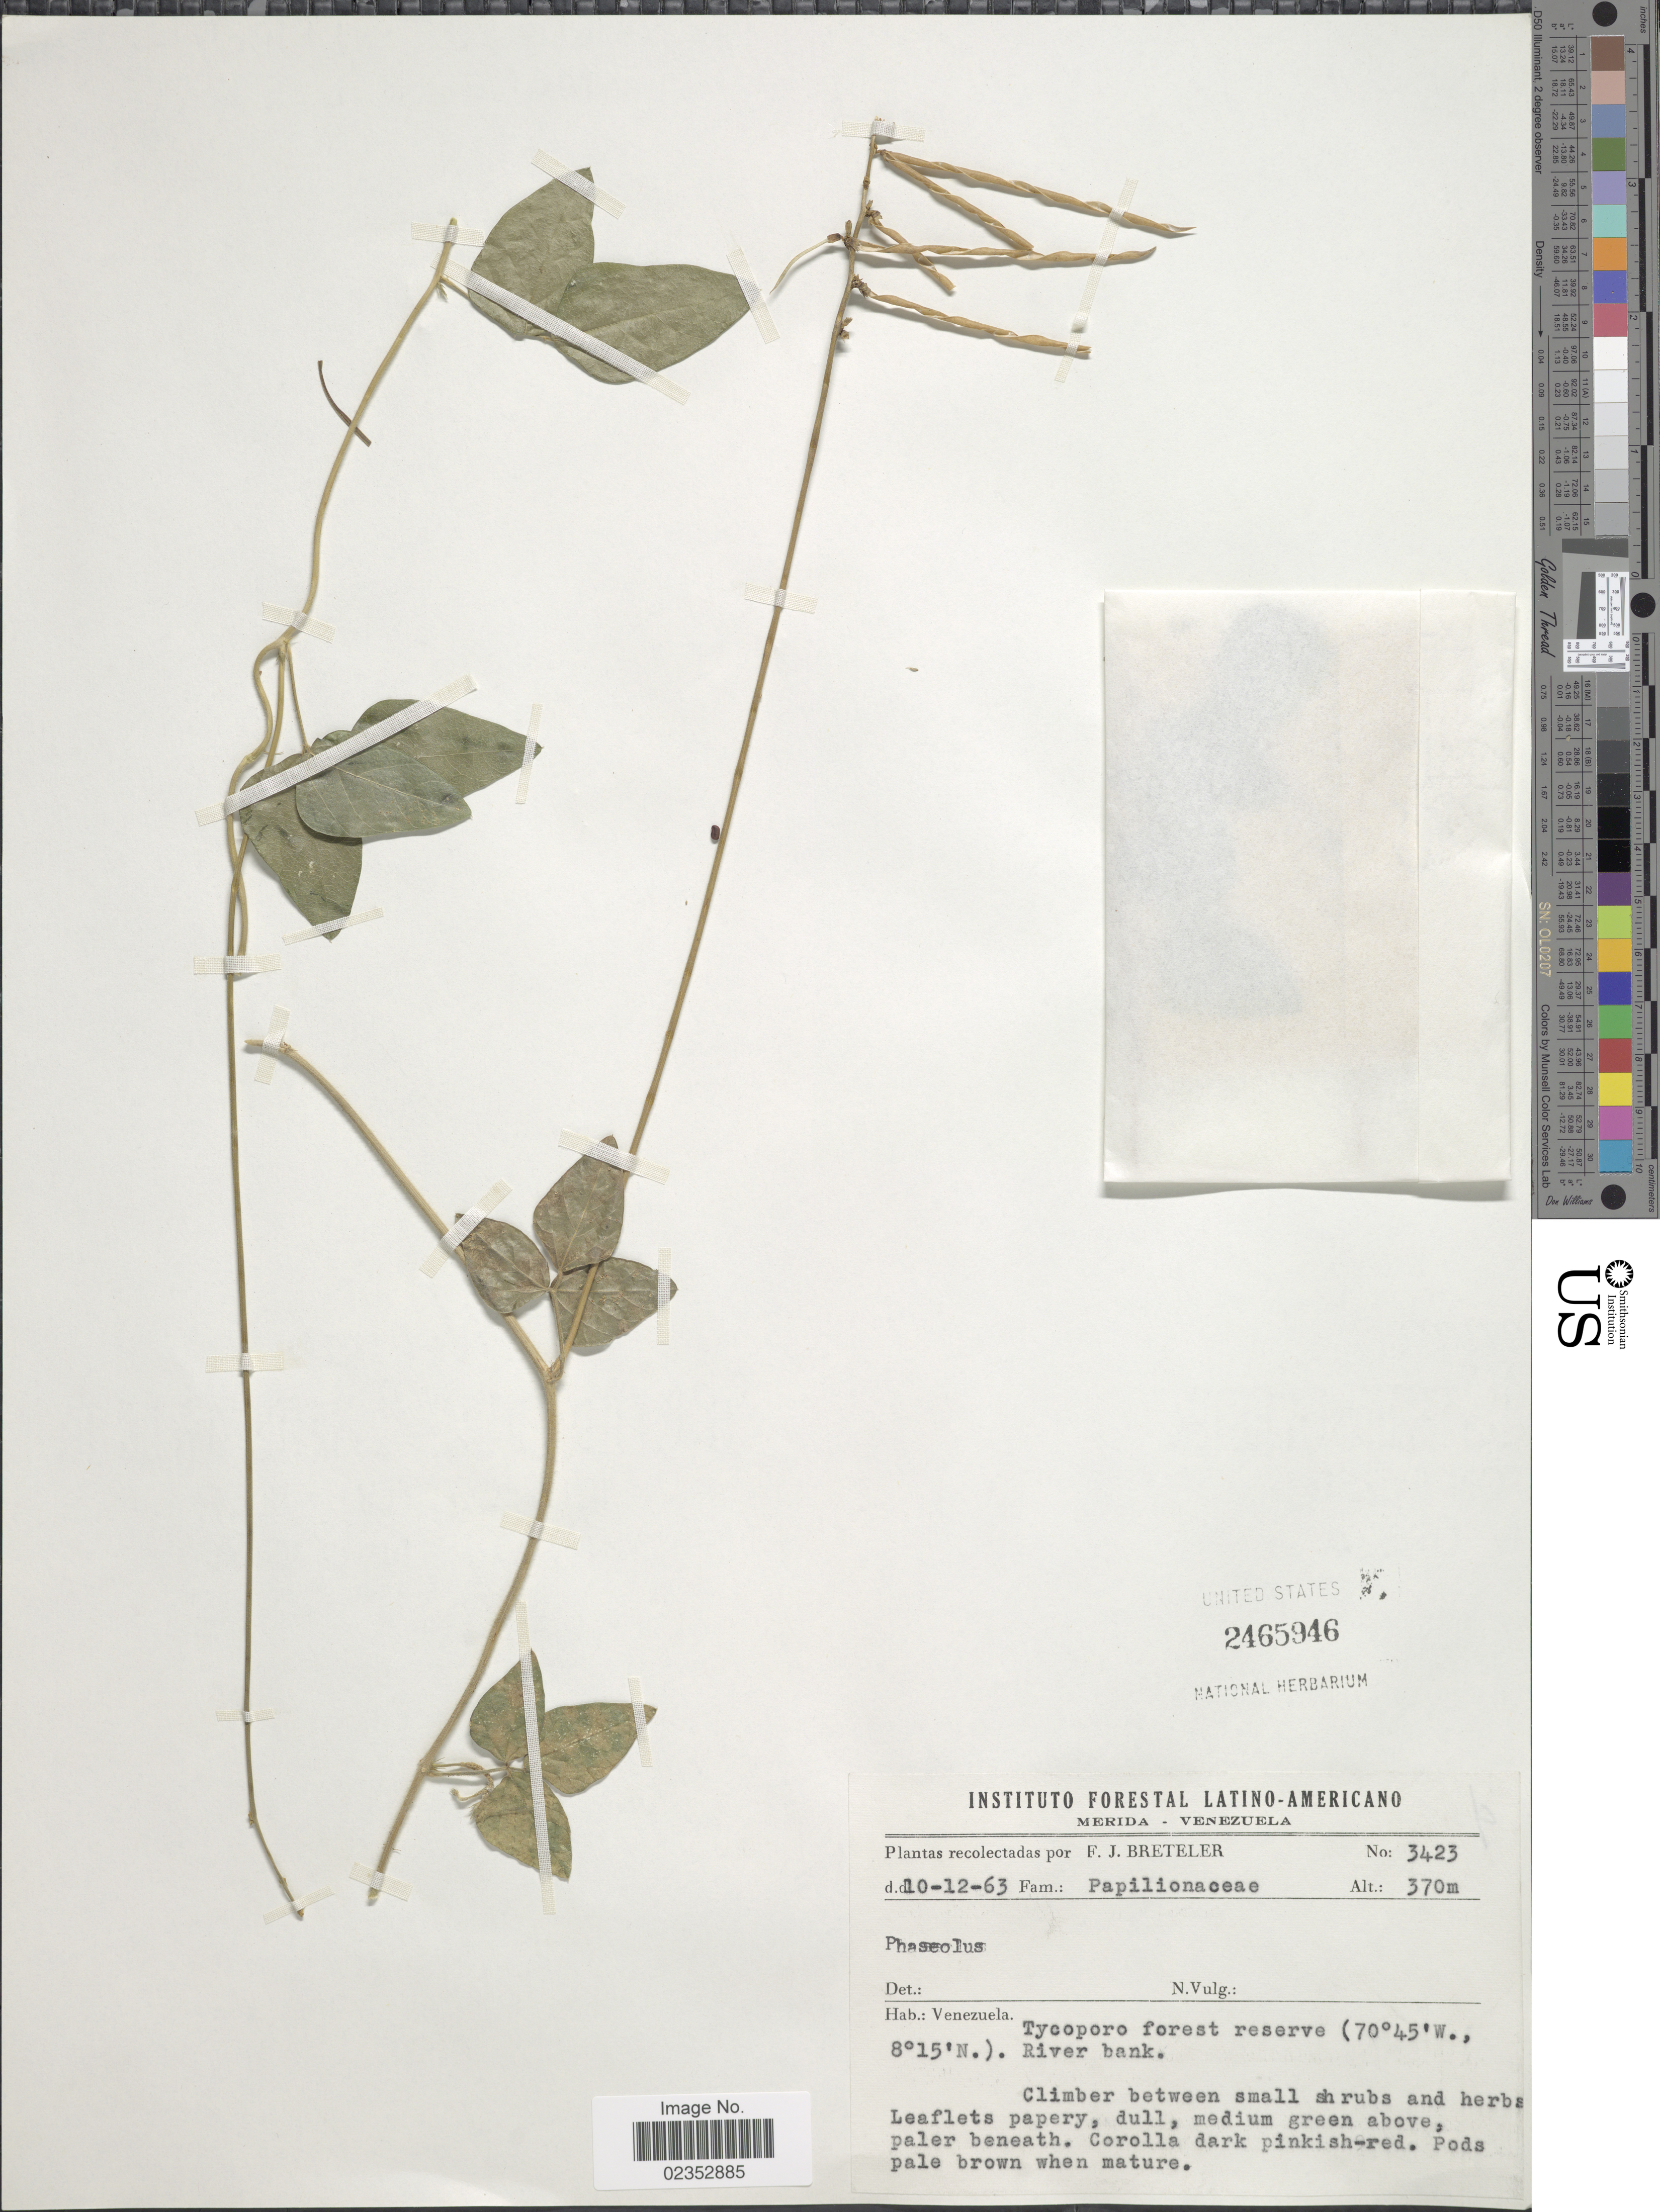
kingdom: Plantae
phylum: Tracheophyta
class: Magnoliopsida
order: Fabales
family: Fabaceae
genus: Phaseolus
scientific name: Phaseolus lathyroides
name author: L.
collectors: F. J. Breteler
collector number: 3423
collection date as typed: Transcribed d/m/y: 10/12/63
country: Venezuela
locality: Tycoporo forest reserve. River bank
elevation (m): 370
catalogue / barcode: US 2465946